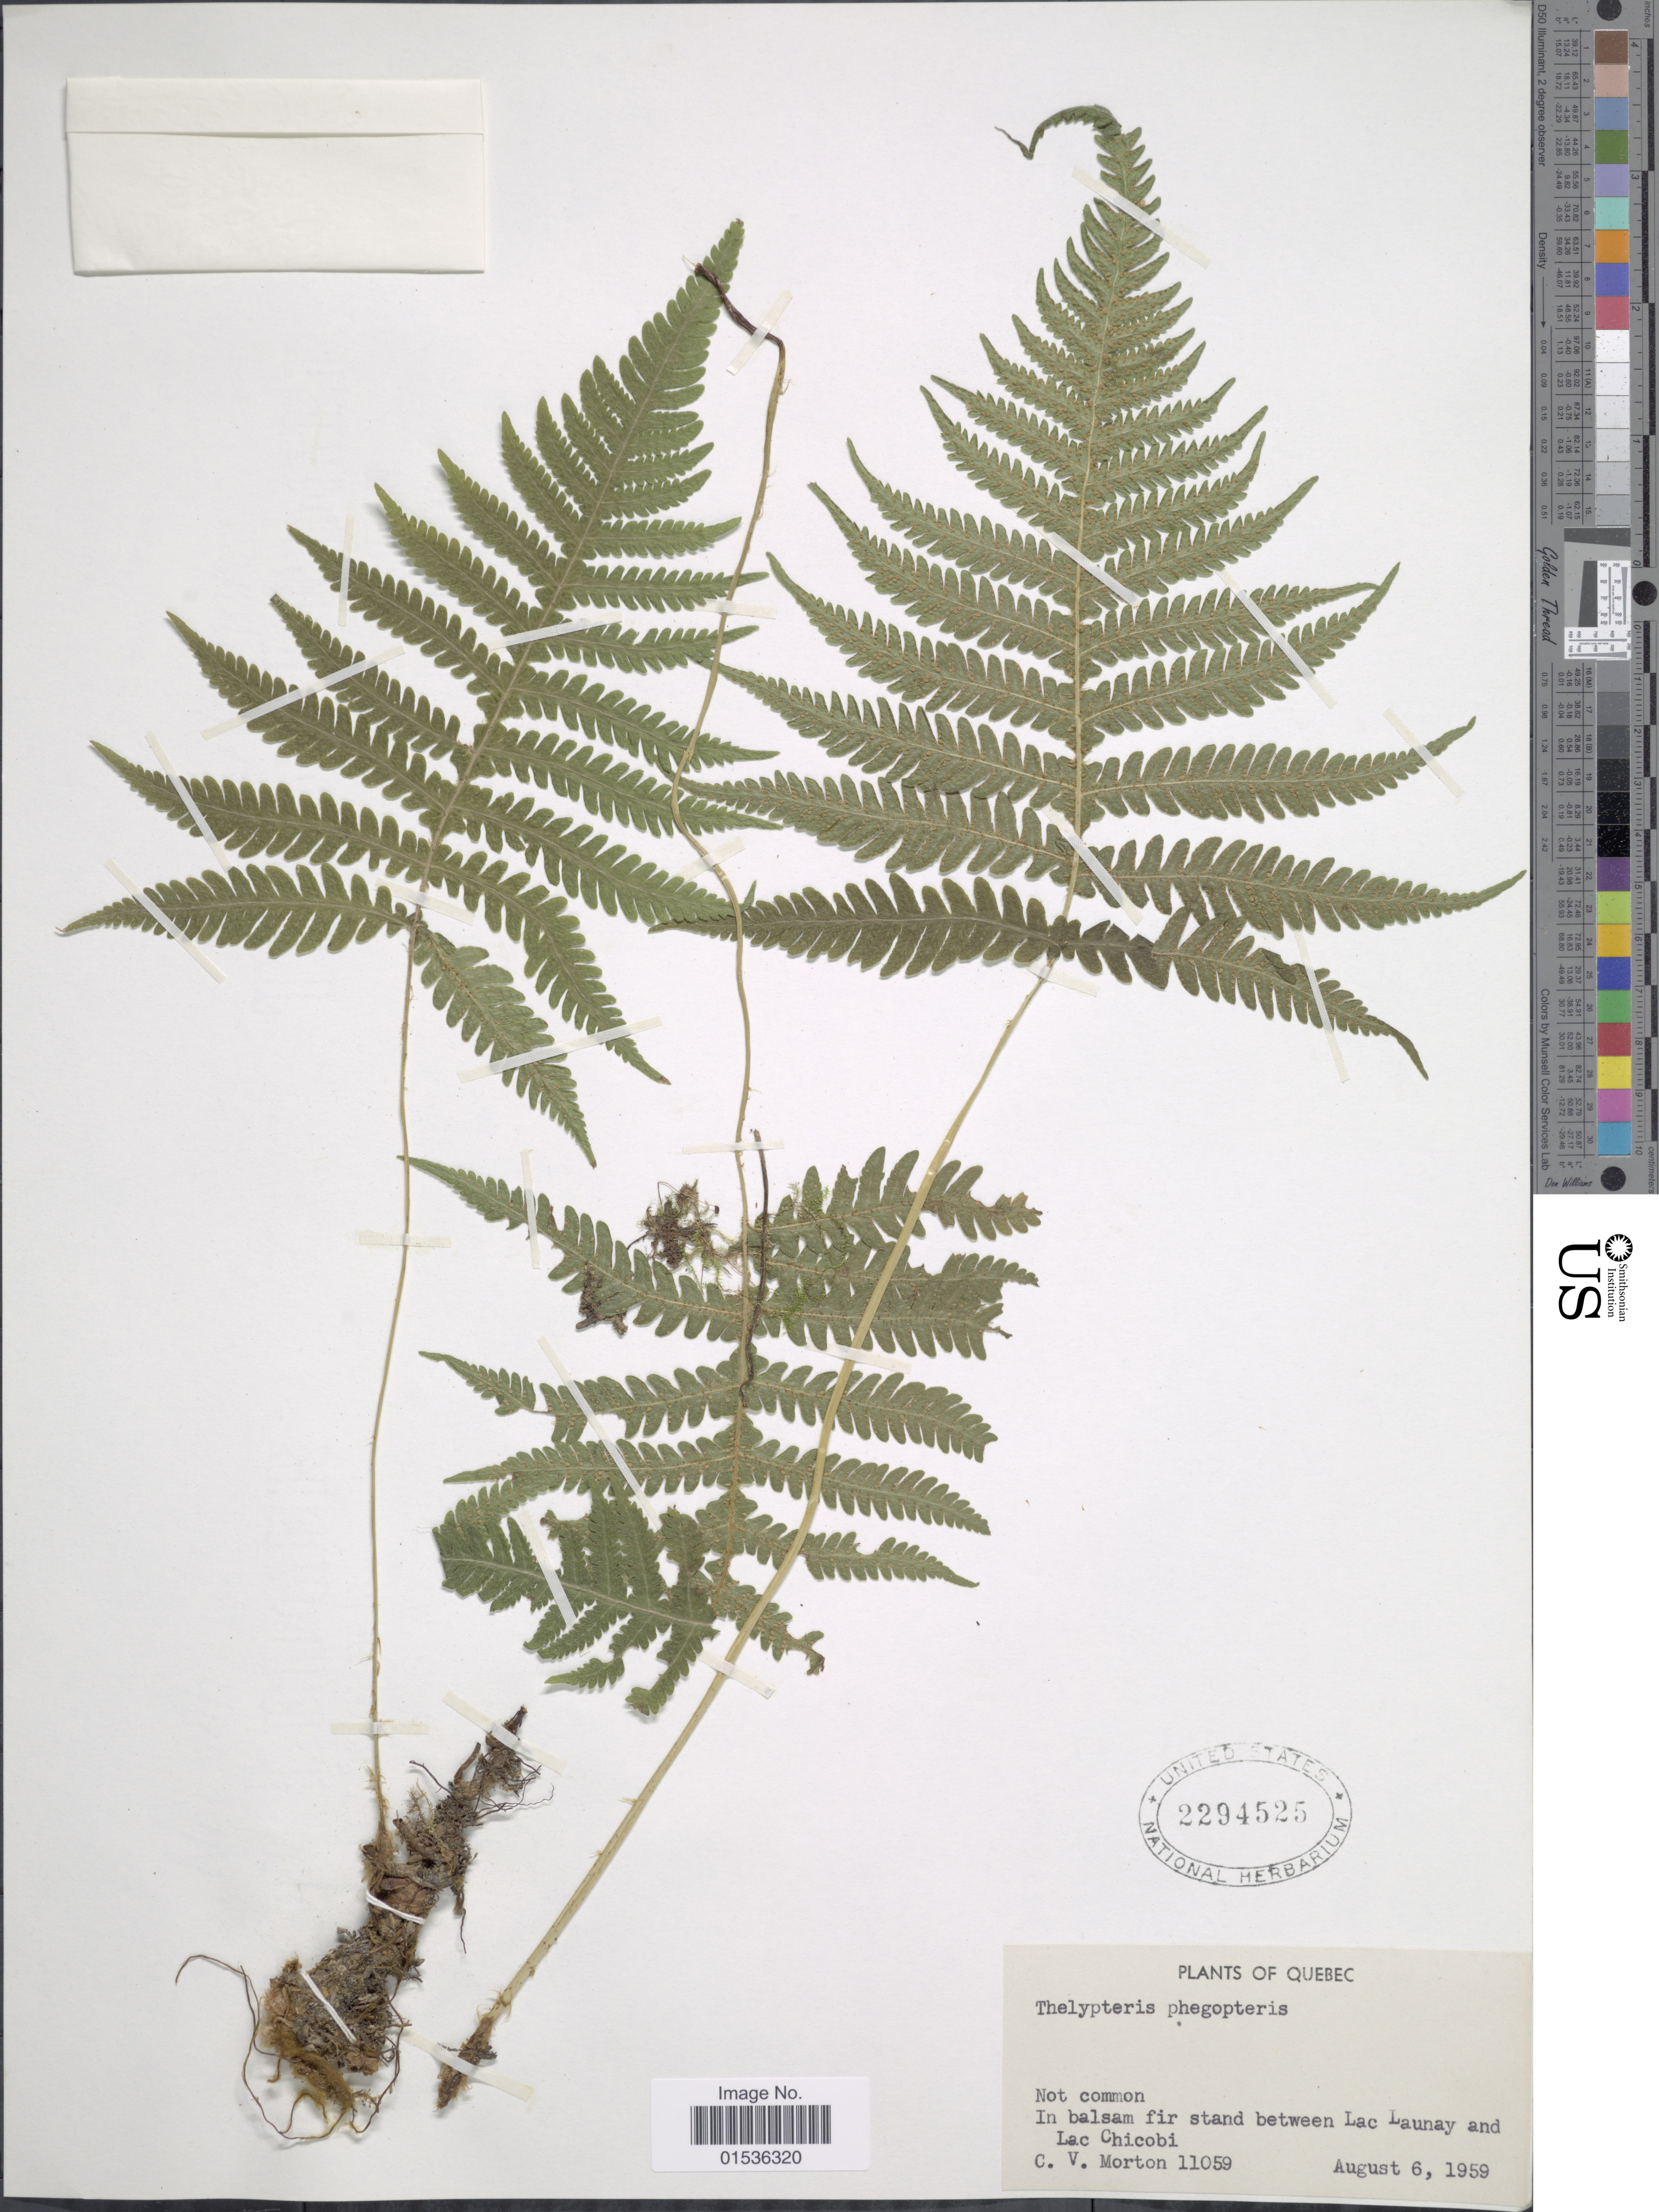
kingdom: Plantae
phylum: Tracheophyta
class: Polypodiopsida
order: Polypodiales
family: Thelypteridaceae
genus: Phegopteris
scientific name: Phegopteris connectilis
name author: (Michx.) Watt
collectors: C. V. Morton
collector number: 11059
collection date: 1959-08-06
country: Canada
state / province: Quebec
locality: Quebec, In balsam fir stand between Lac Launay and Lac Chicobi.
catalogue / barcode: US 2294525